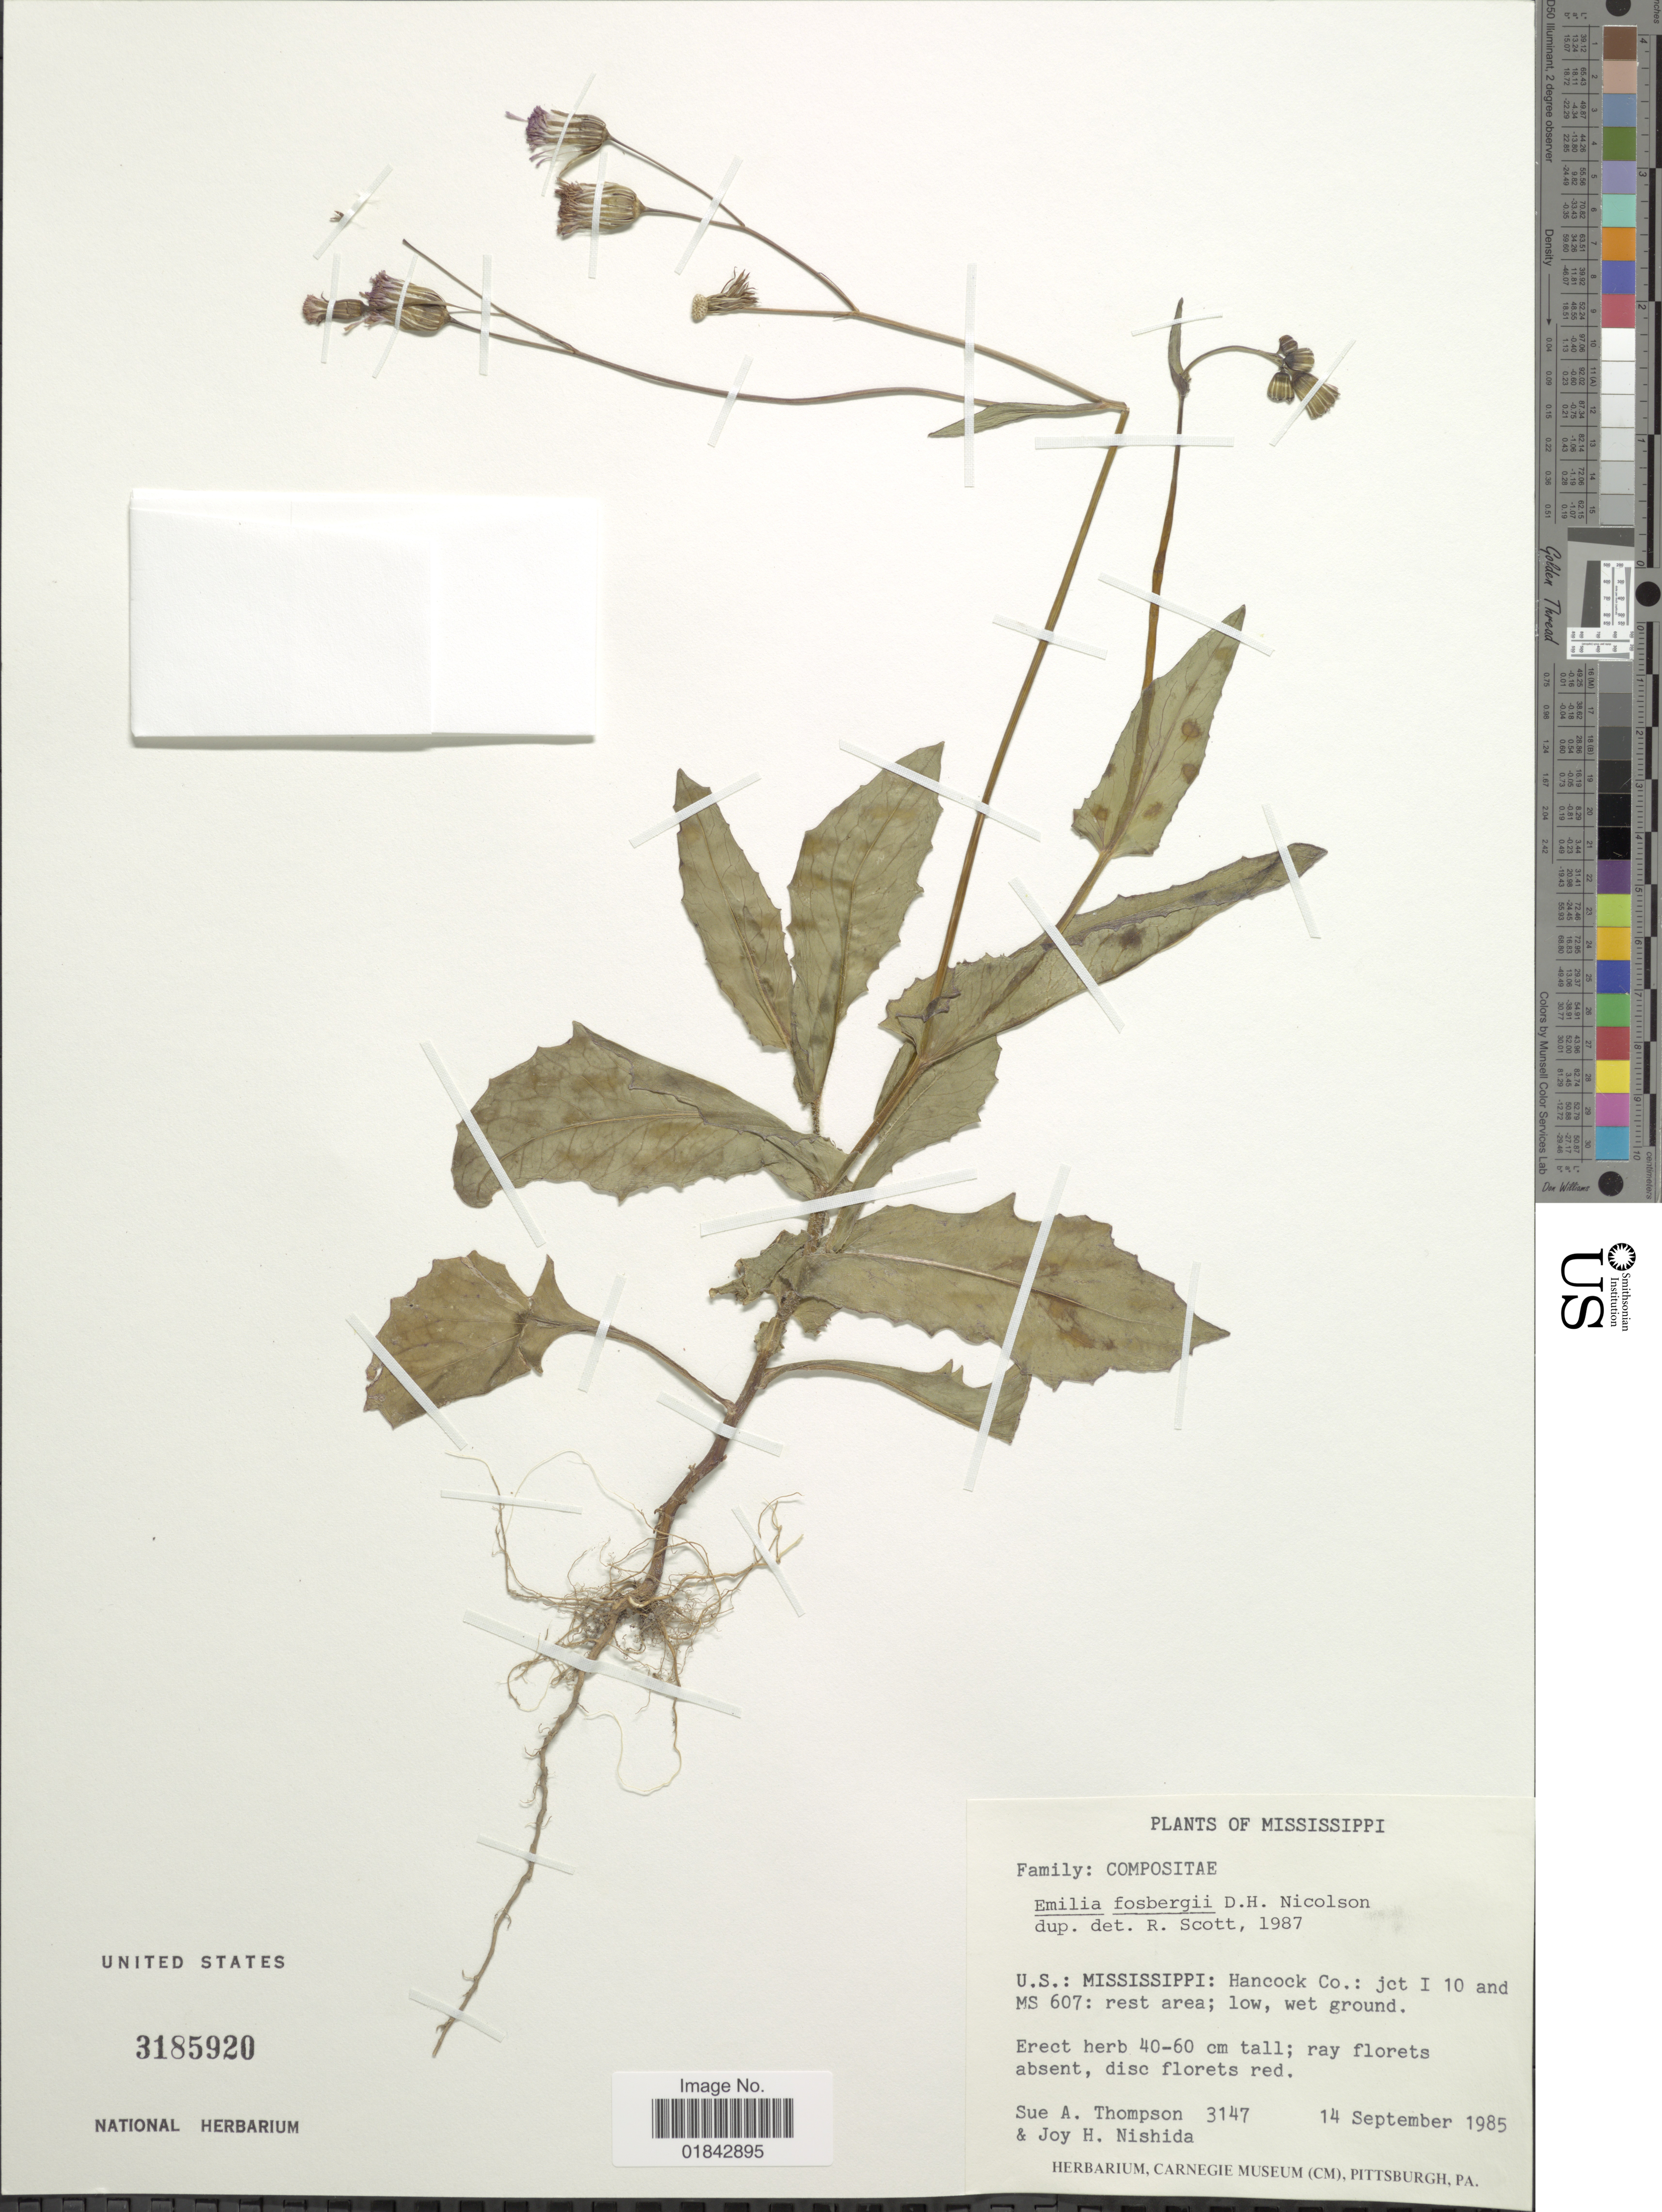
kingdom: Plantae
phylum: Tracheophyta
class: Magnoliopsida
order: Asterales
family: Asteraceae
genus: Emilia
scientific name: Emilia fosbergii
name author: Nicolson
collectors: S. A. Thompson & J. Nishida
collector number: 3147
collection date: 1985-09-14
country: United States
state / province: Mississippi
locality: Hancock Co.: jct I 10 and MS 607: rest area; low, wet ground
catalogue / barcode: US 3185920